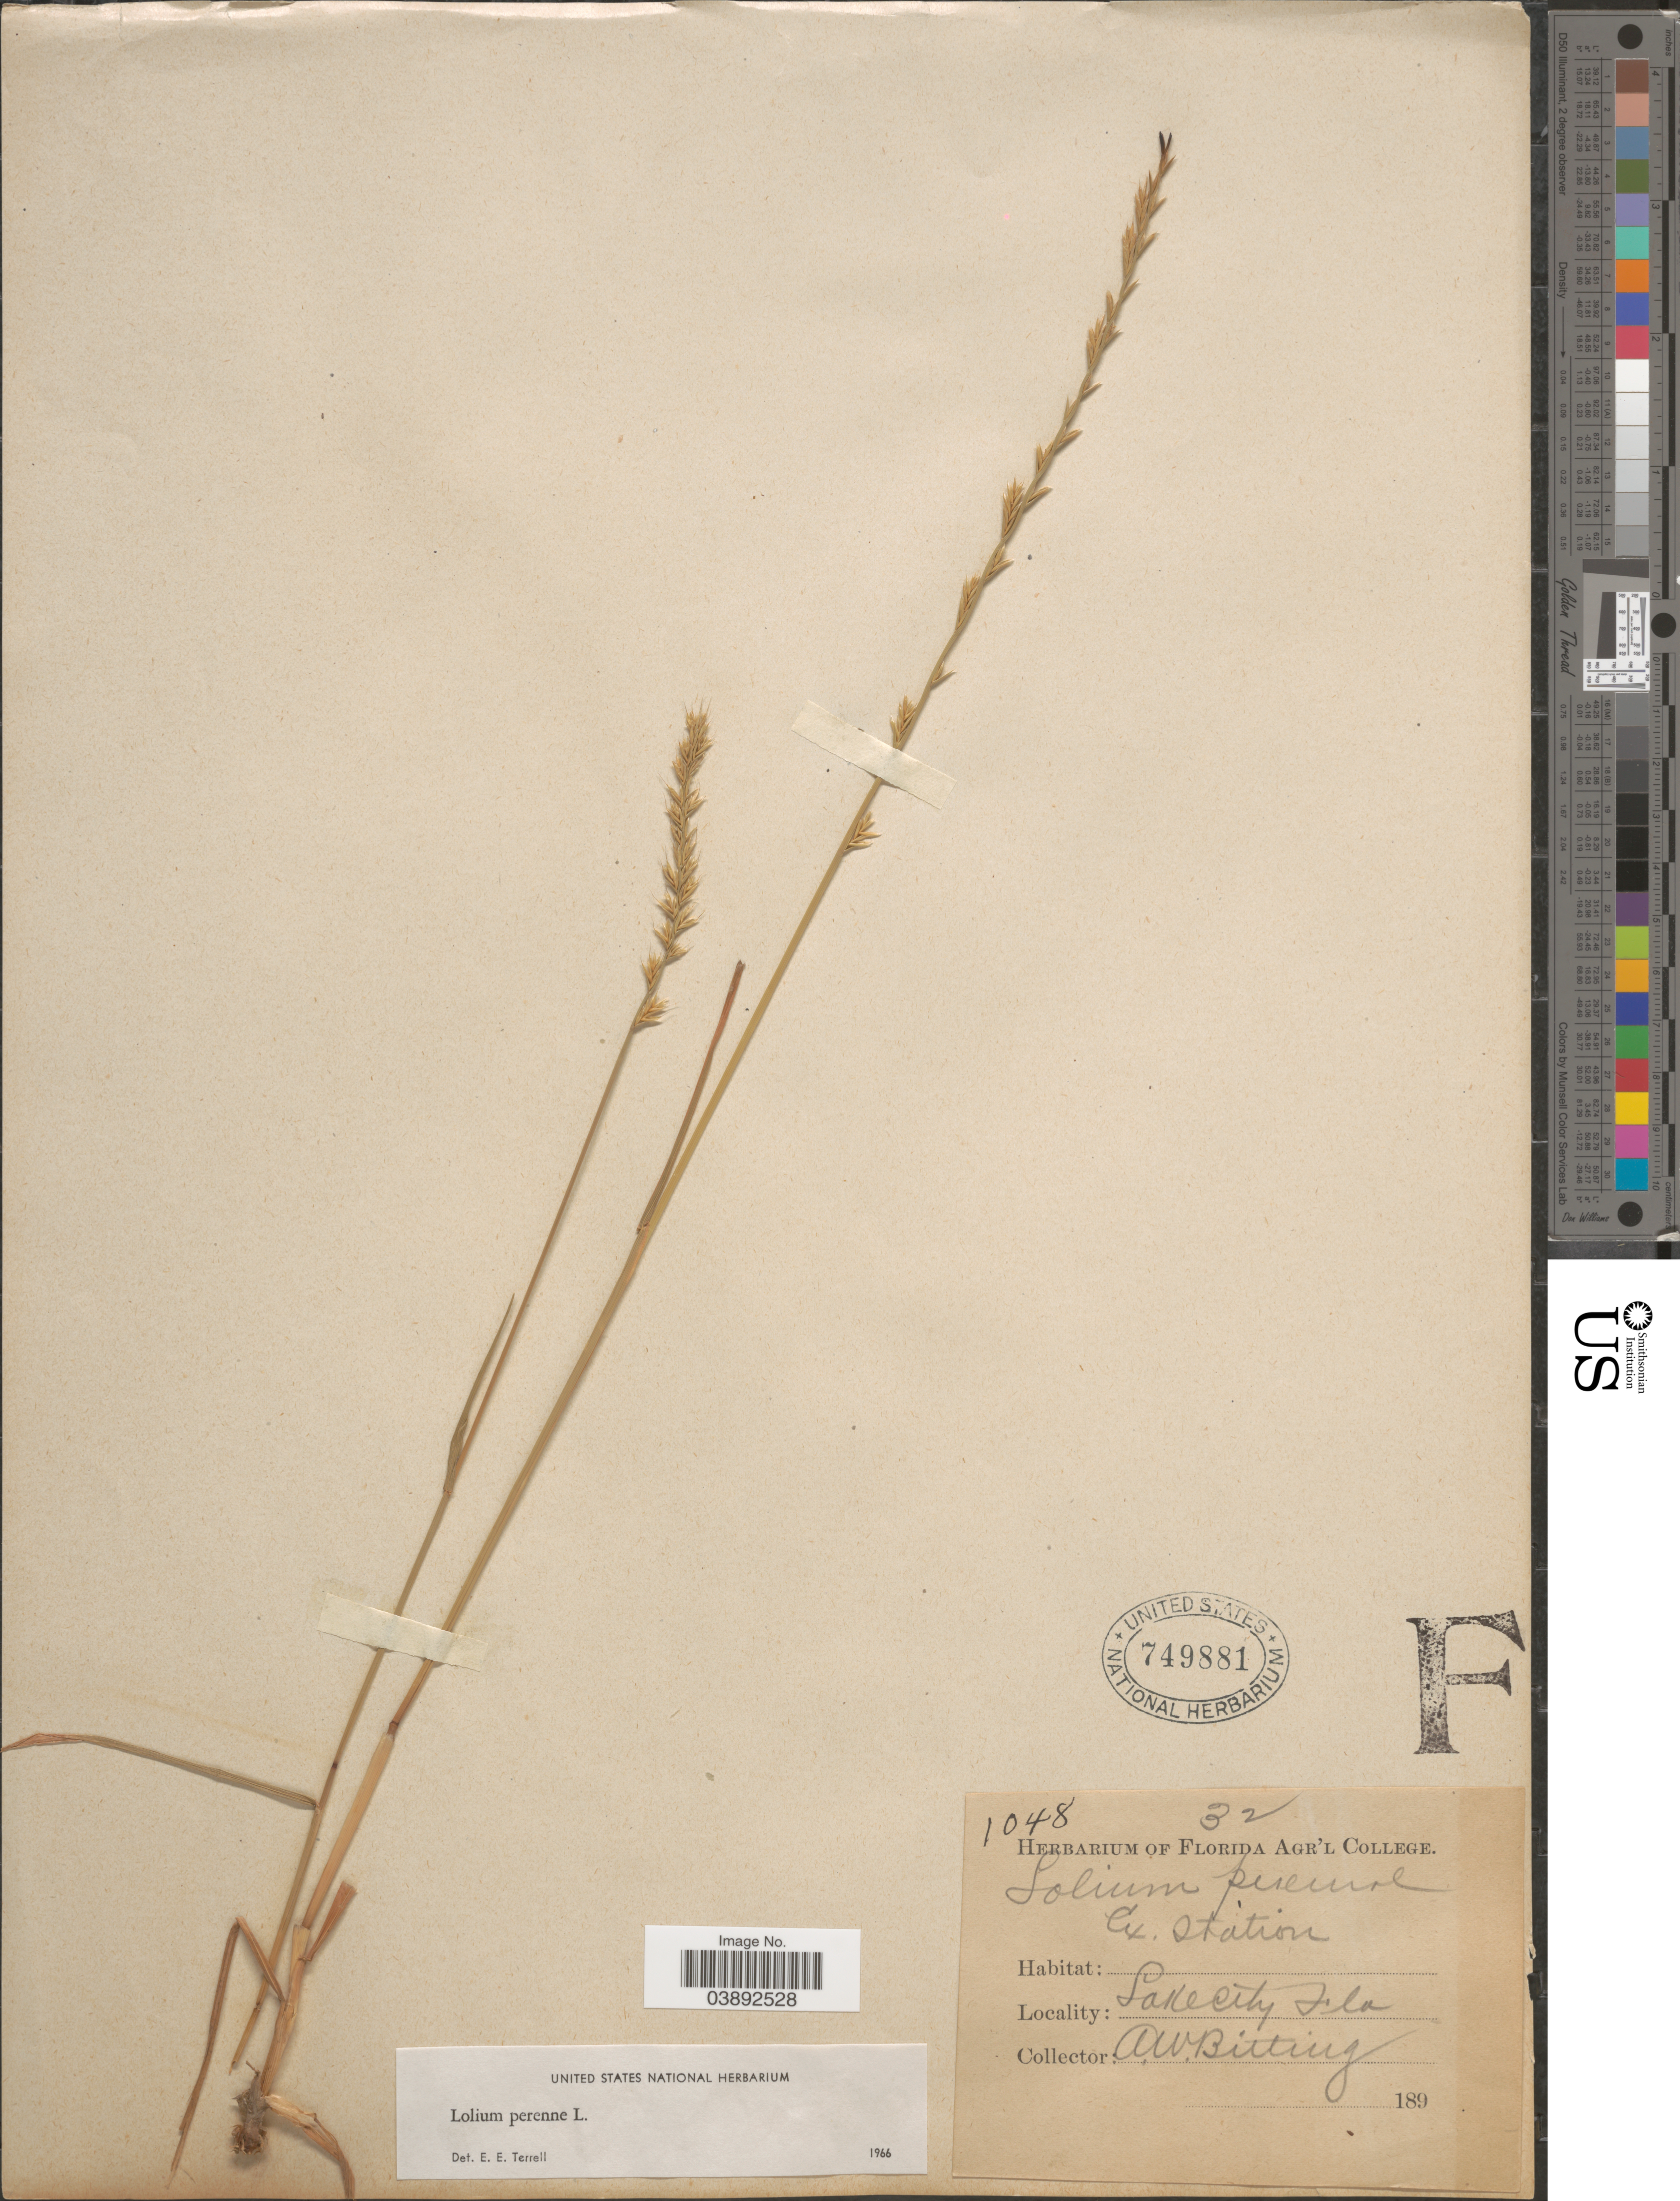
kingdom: Plantae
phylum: Tracheophyta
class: Liliopsida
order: Poales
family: Poaceae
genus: Lolium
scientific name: Lolium perenne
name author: L.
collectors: A. Bitting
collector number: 1048/32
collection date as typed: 189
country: United States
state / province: Florida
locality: Lake City.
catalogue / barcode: US 749881